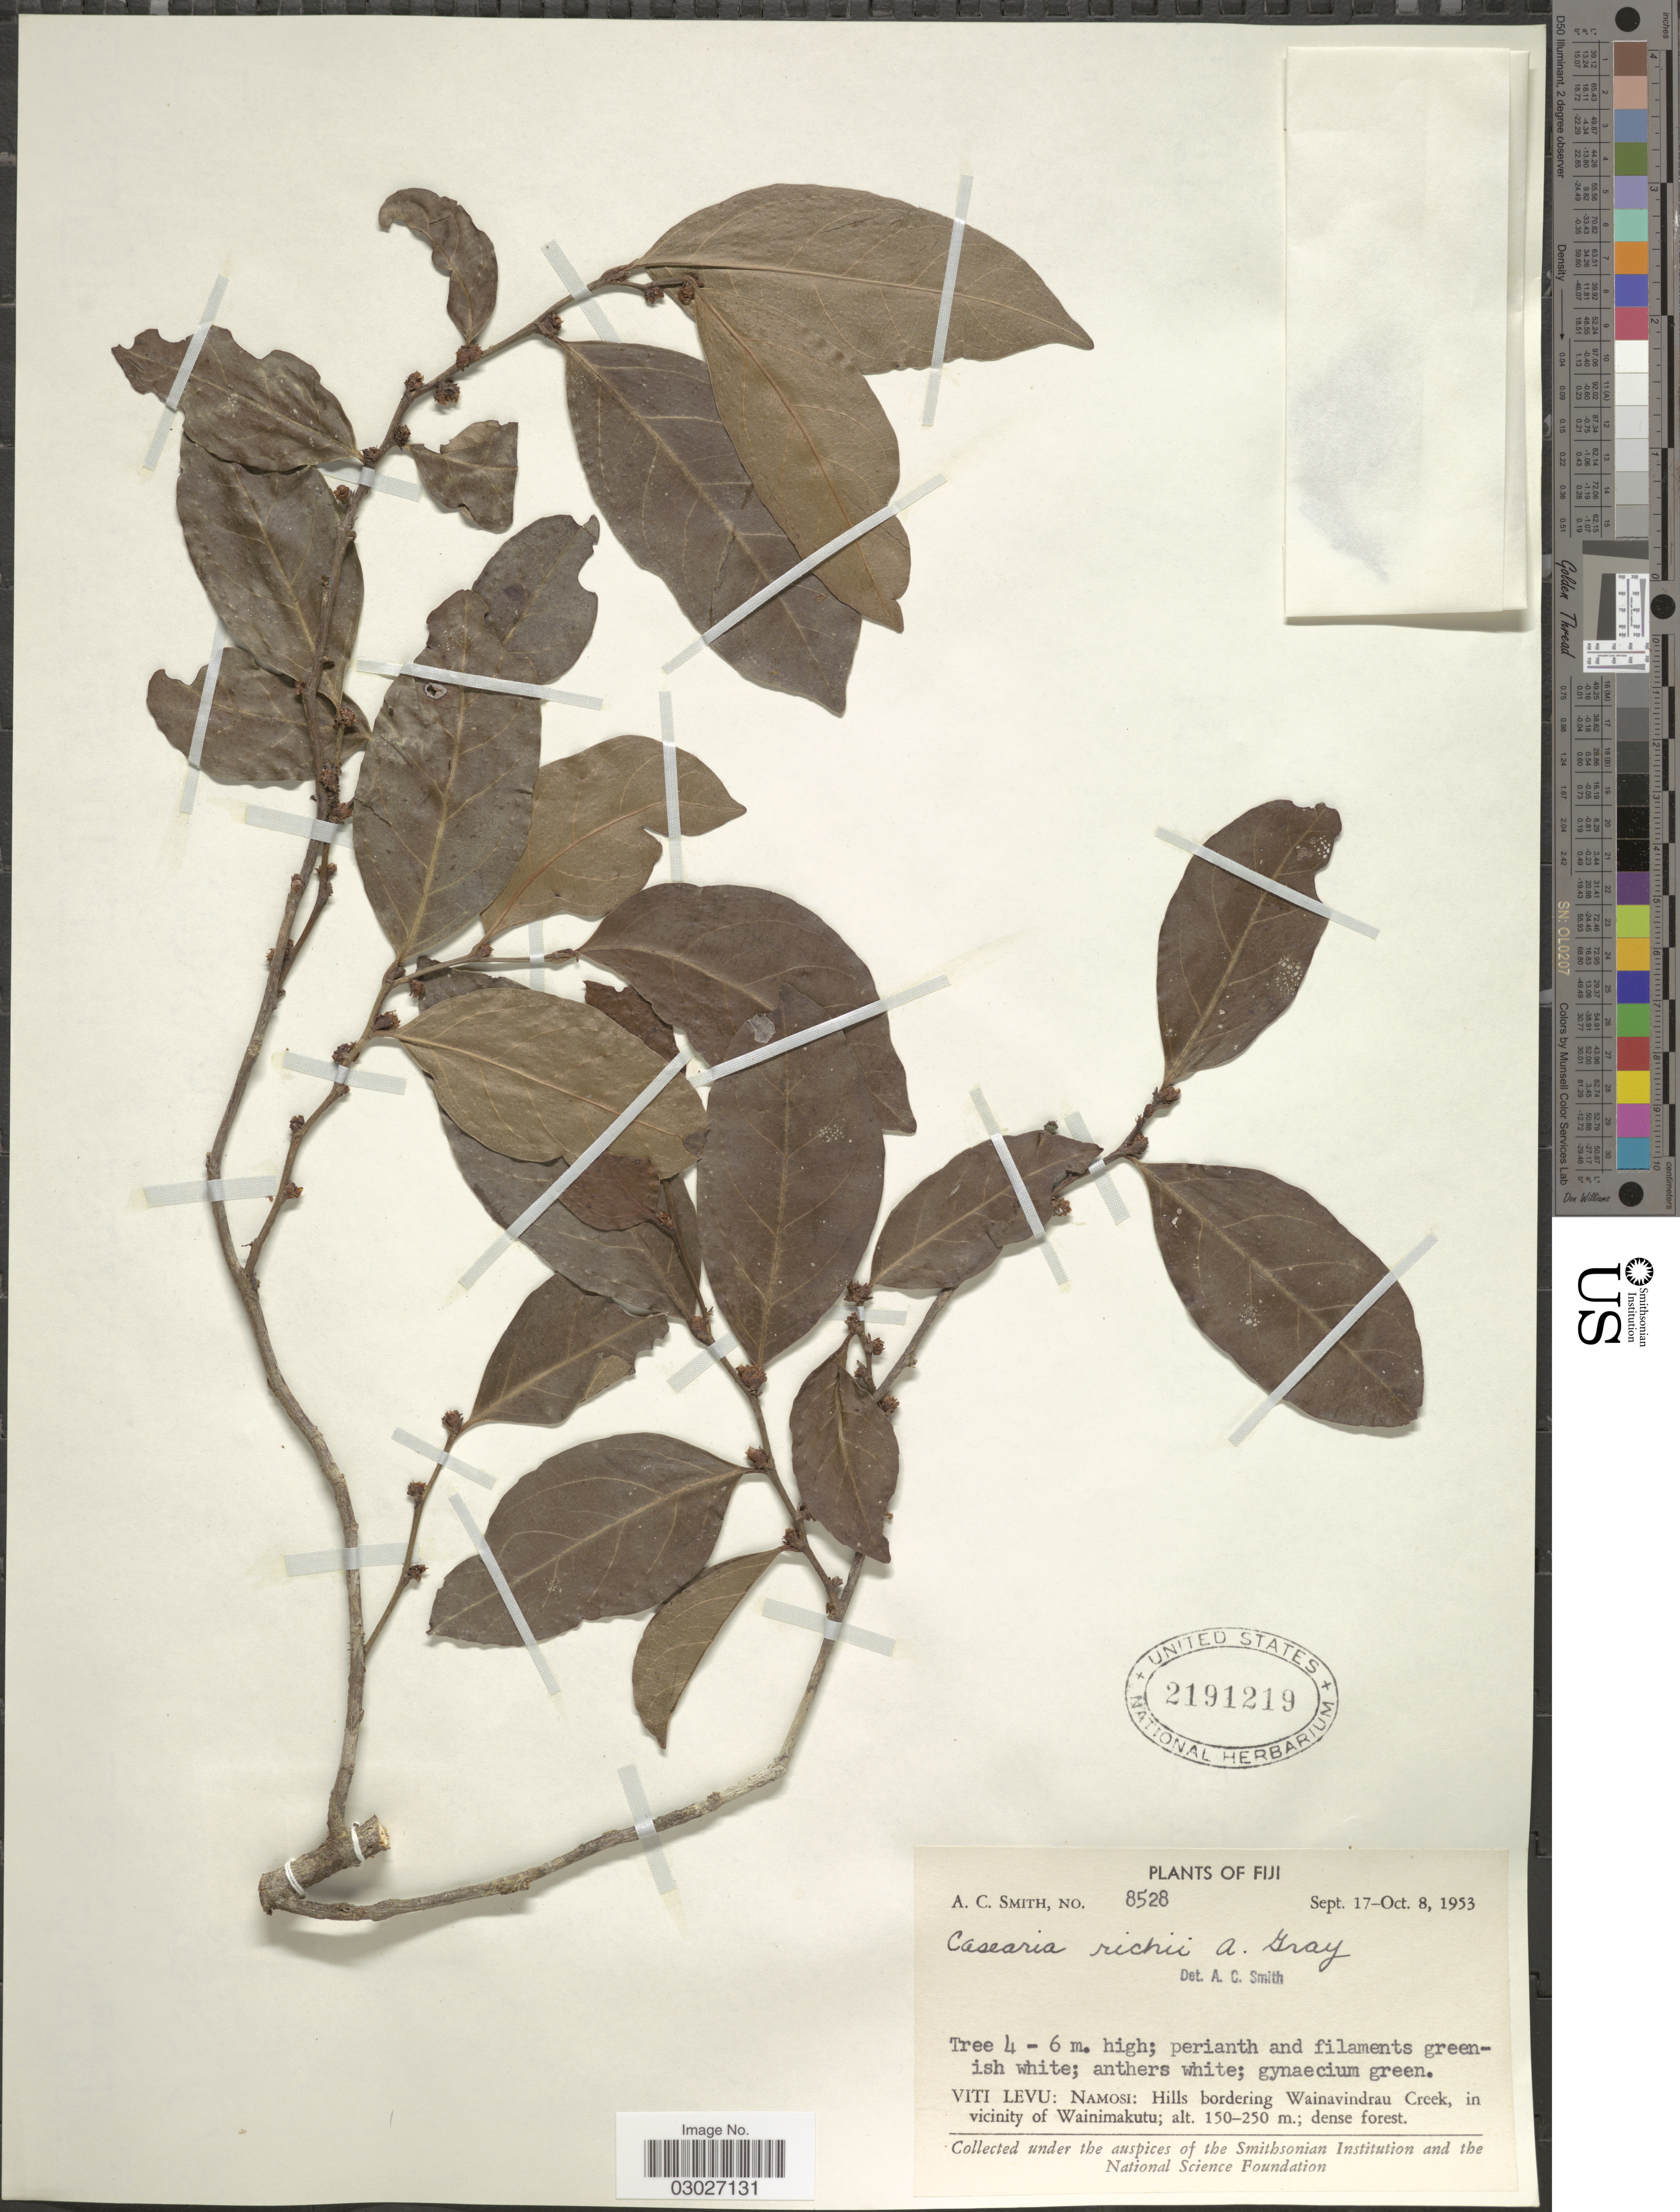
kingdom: Plantae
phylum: Tracheophyta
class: Magnoliopsida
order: Malpighiales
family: Salicaceae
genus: Casearia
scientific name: Casearia richii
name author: A. Gray in Wilkes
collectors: A. C. Smith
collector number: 8528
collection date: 1953-09-17/1953-10-08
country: Fiji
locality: Viti Levu: Namosi: Hills bordering Wainavindrau Creek, in vicinity of Wainimakutu.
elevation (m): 150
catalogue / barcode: US 2191219